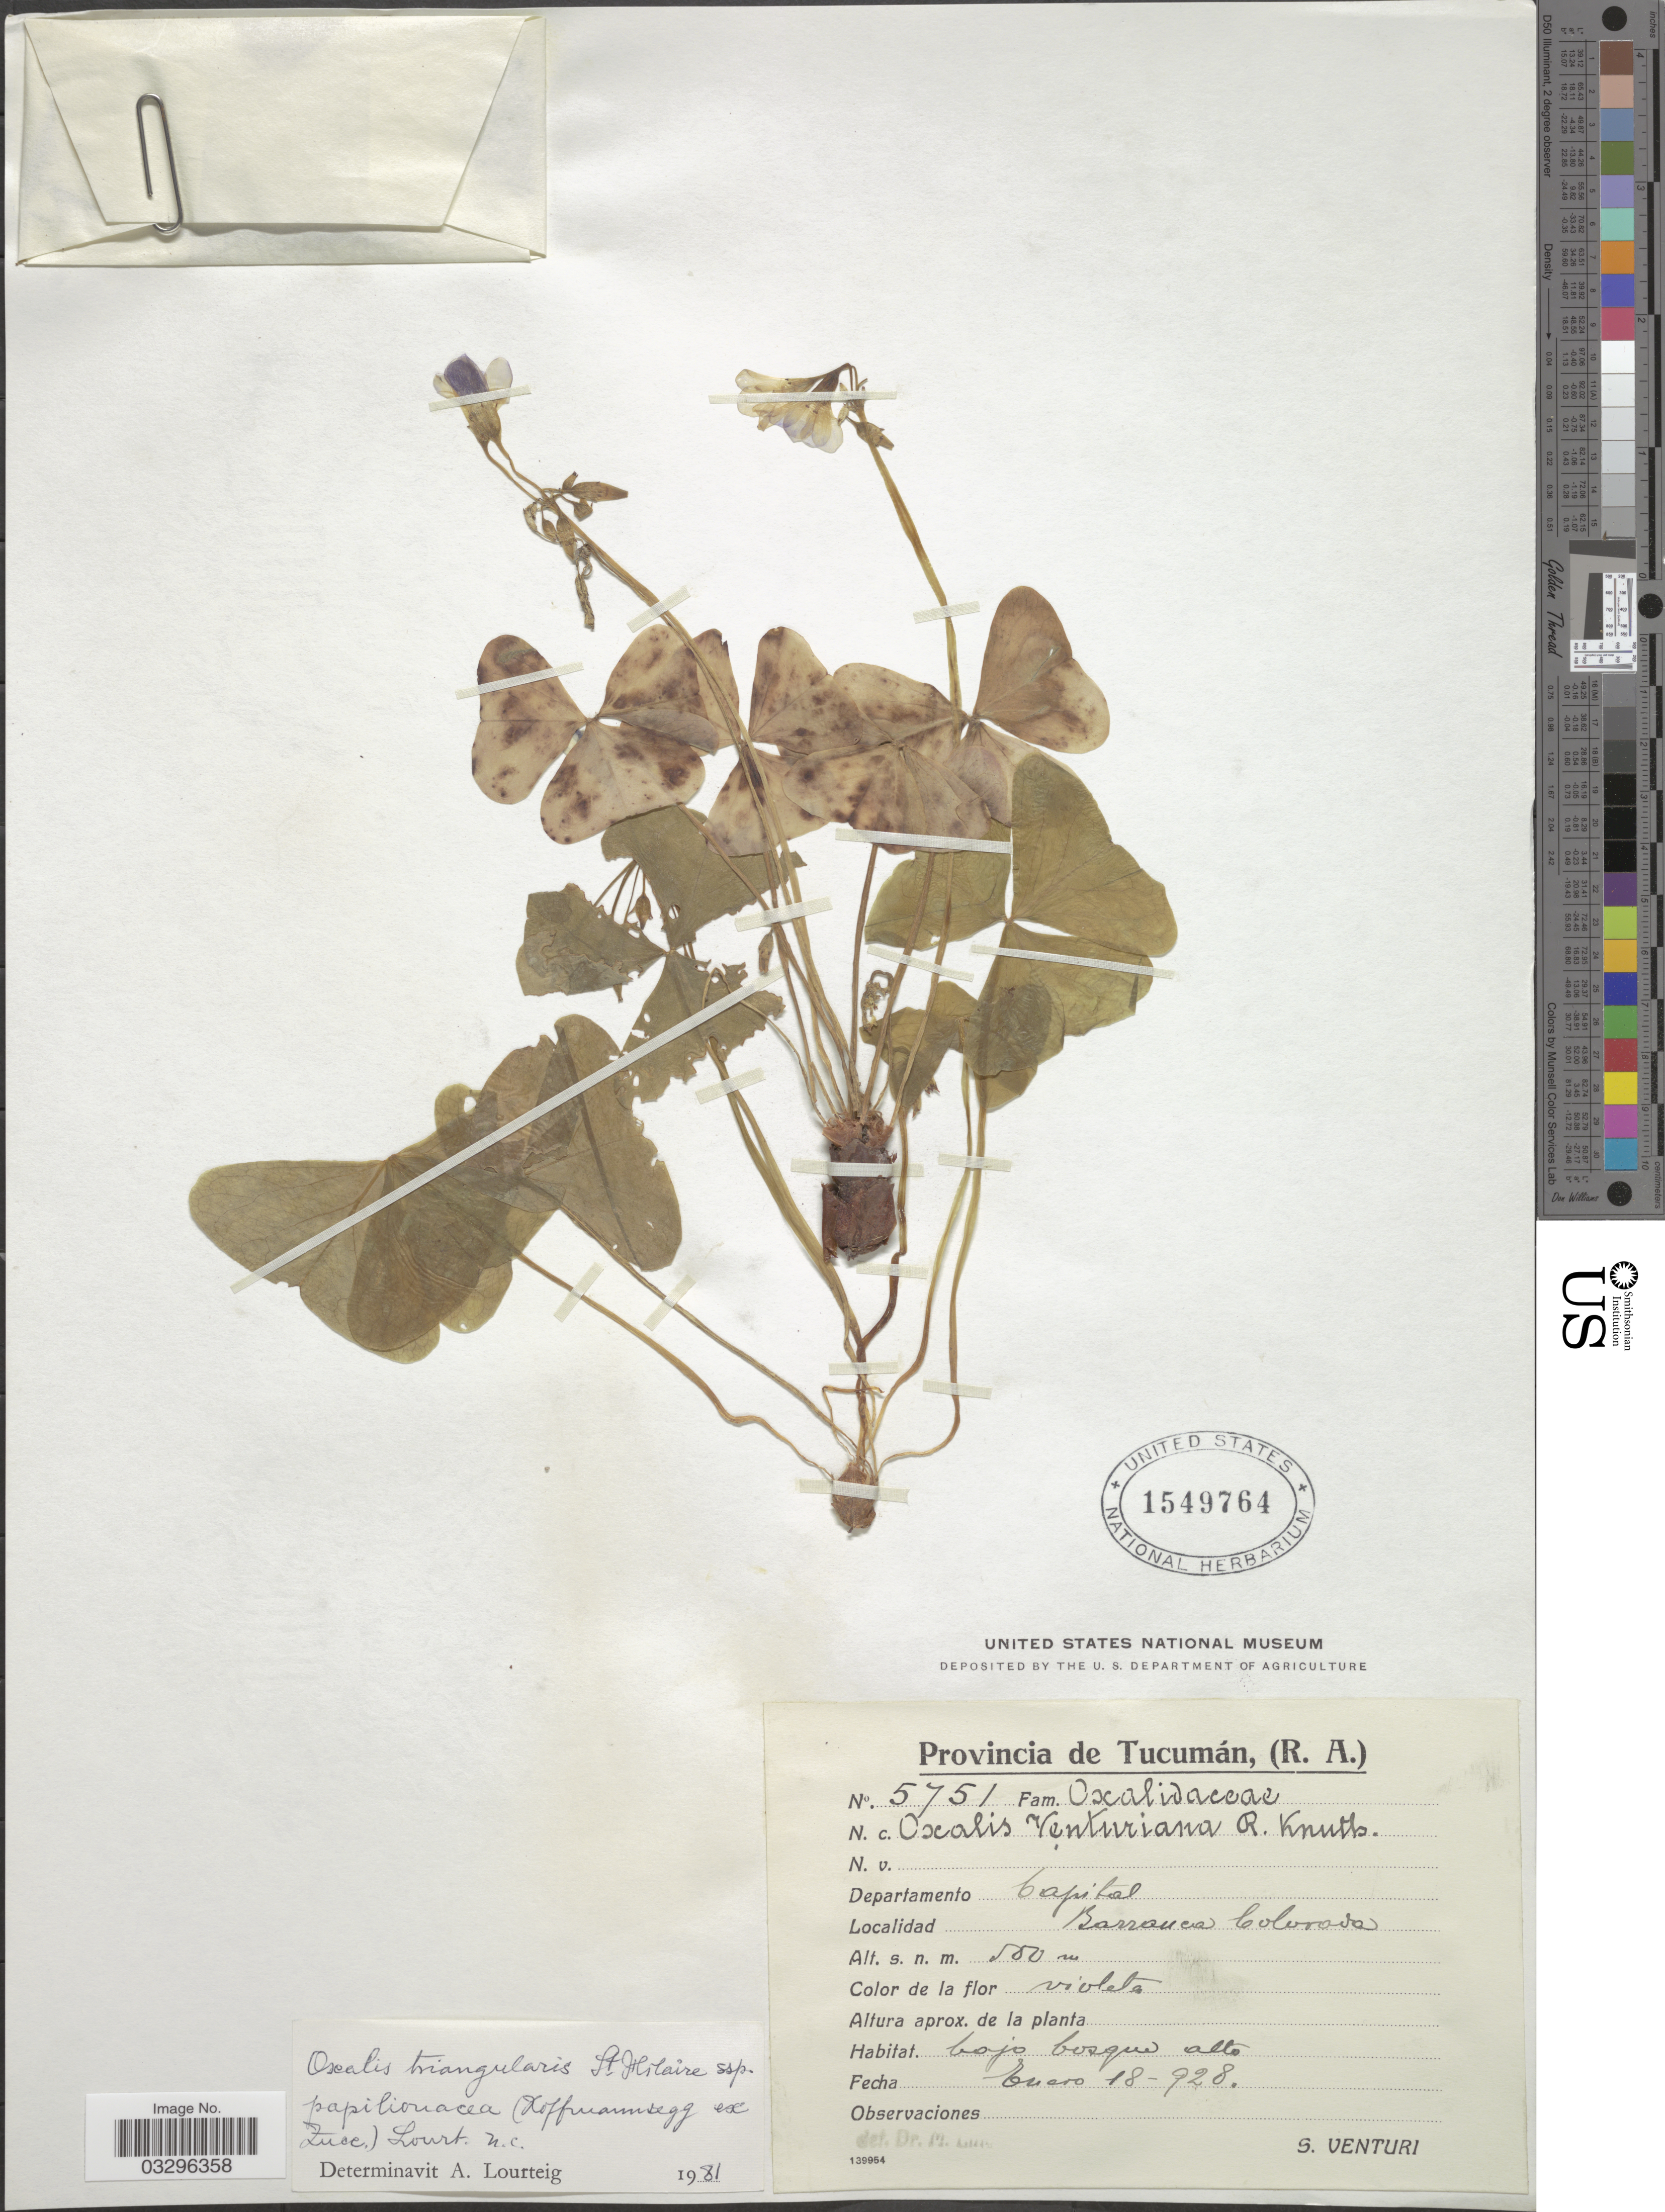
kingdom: Plantae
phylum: Tracheophyta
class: Magnoliopsida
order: Oxalidales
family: Oxalidaceae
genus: Oxalis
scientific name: Oxalis triangularis subsp. papilionacea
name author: (Hoffmanns. ex Zucc.) Lourteig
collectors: S. Venturi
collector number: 5751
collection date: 1928-01-18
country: Argentina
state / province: Tucuman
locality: Departamento Capital, Barranca Colorada.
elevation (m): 500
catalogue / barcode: US 1549764